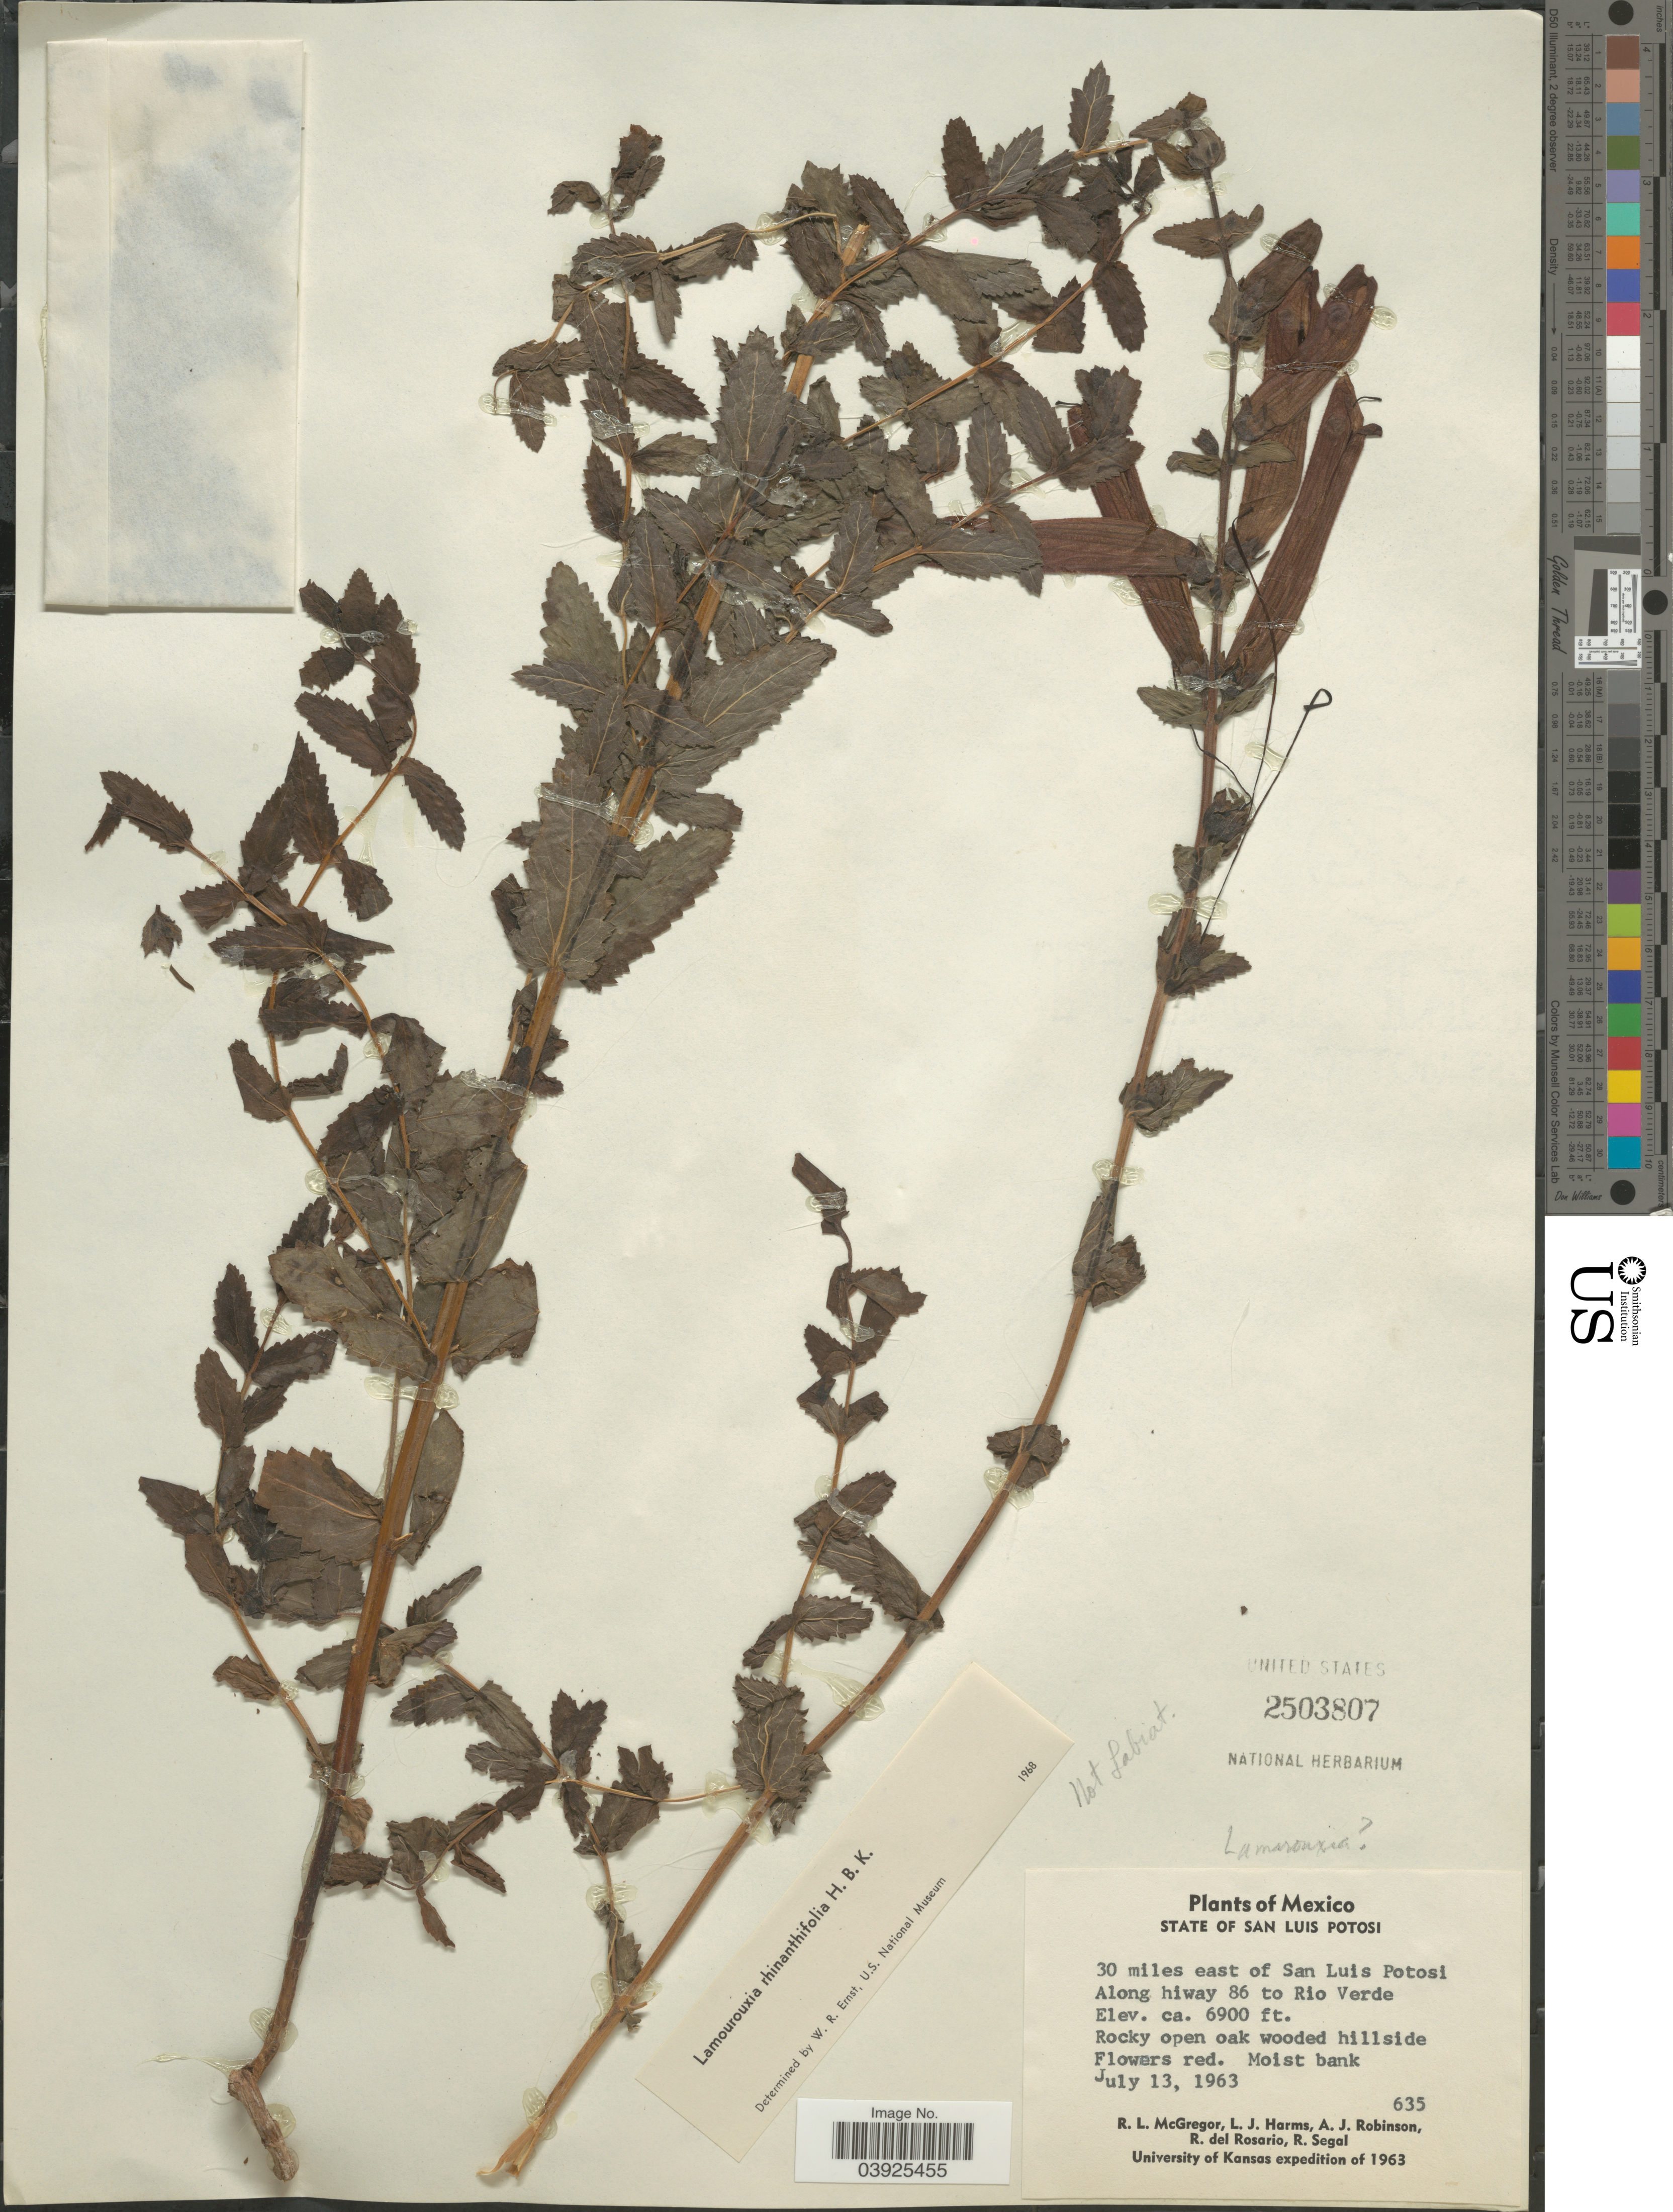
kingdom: Plantae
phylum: Tracheophyta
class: Magnoliopsida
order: Lamiales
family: Orobanchaceae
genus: Lamourouxia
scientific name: Lamourouxia rhinanthifolia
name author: Kunth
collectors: R. McGregor, L. Harms, A. J. Robinson, R. del Rosario & R. Segal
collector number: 635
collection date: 1963-07-13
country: Mexico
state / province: San Luis Potosí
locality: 30 miles east of San Luis Potosi Along hiway 86 to Rio Verde.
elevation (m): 2103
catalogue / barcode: US 2503807